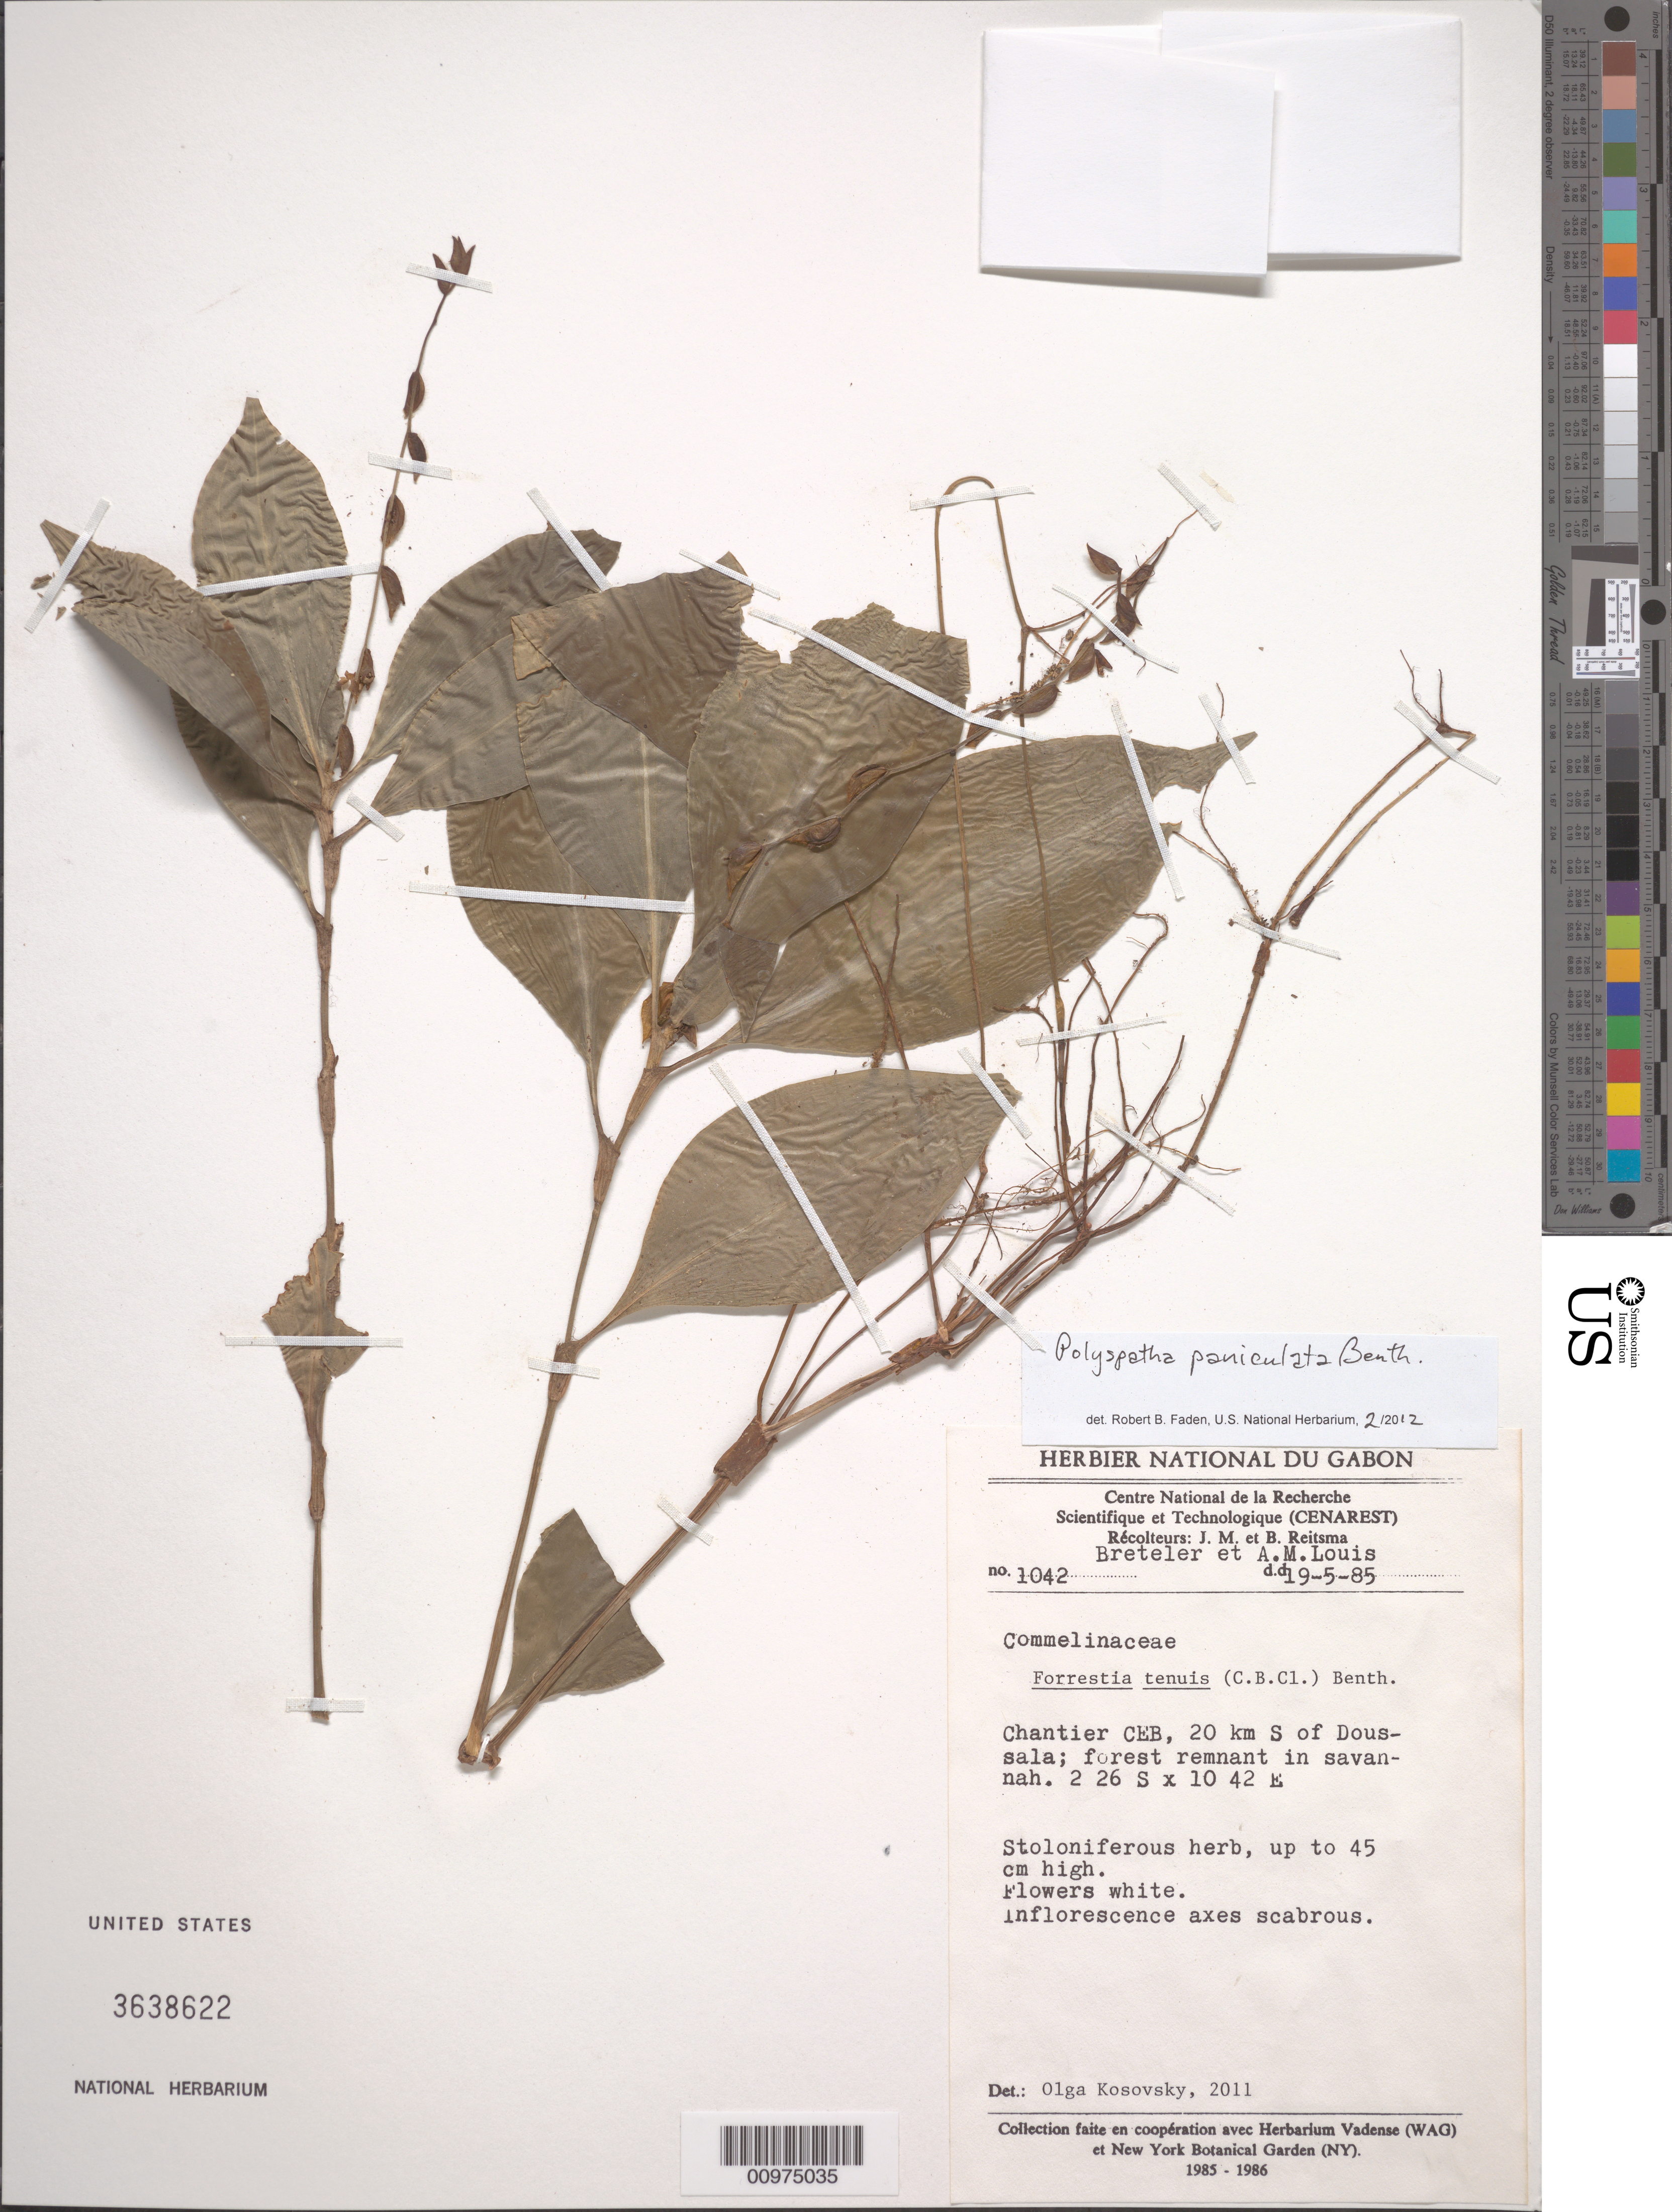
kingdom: Plantae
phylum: Tracheophyta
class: Liliopsida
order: Commelinales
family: Commelinaceae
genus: Polyspatha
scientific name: Polyspatha paniculata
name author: Benth.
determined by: Faden, Robert B., (US), Smithsonian Institution - National Museum of Natural History (UNITED STATES)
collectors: J. Reitsma et al.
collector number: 1042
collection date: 1985-05-19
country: Gabon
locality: Chantier CEB, 20 km S of Doussala; forest remnant in savannah.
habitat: forest remnant in savannah.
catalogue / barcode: US 3638622